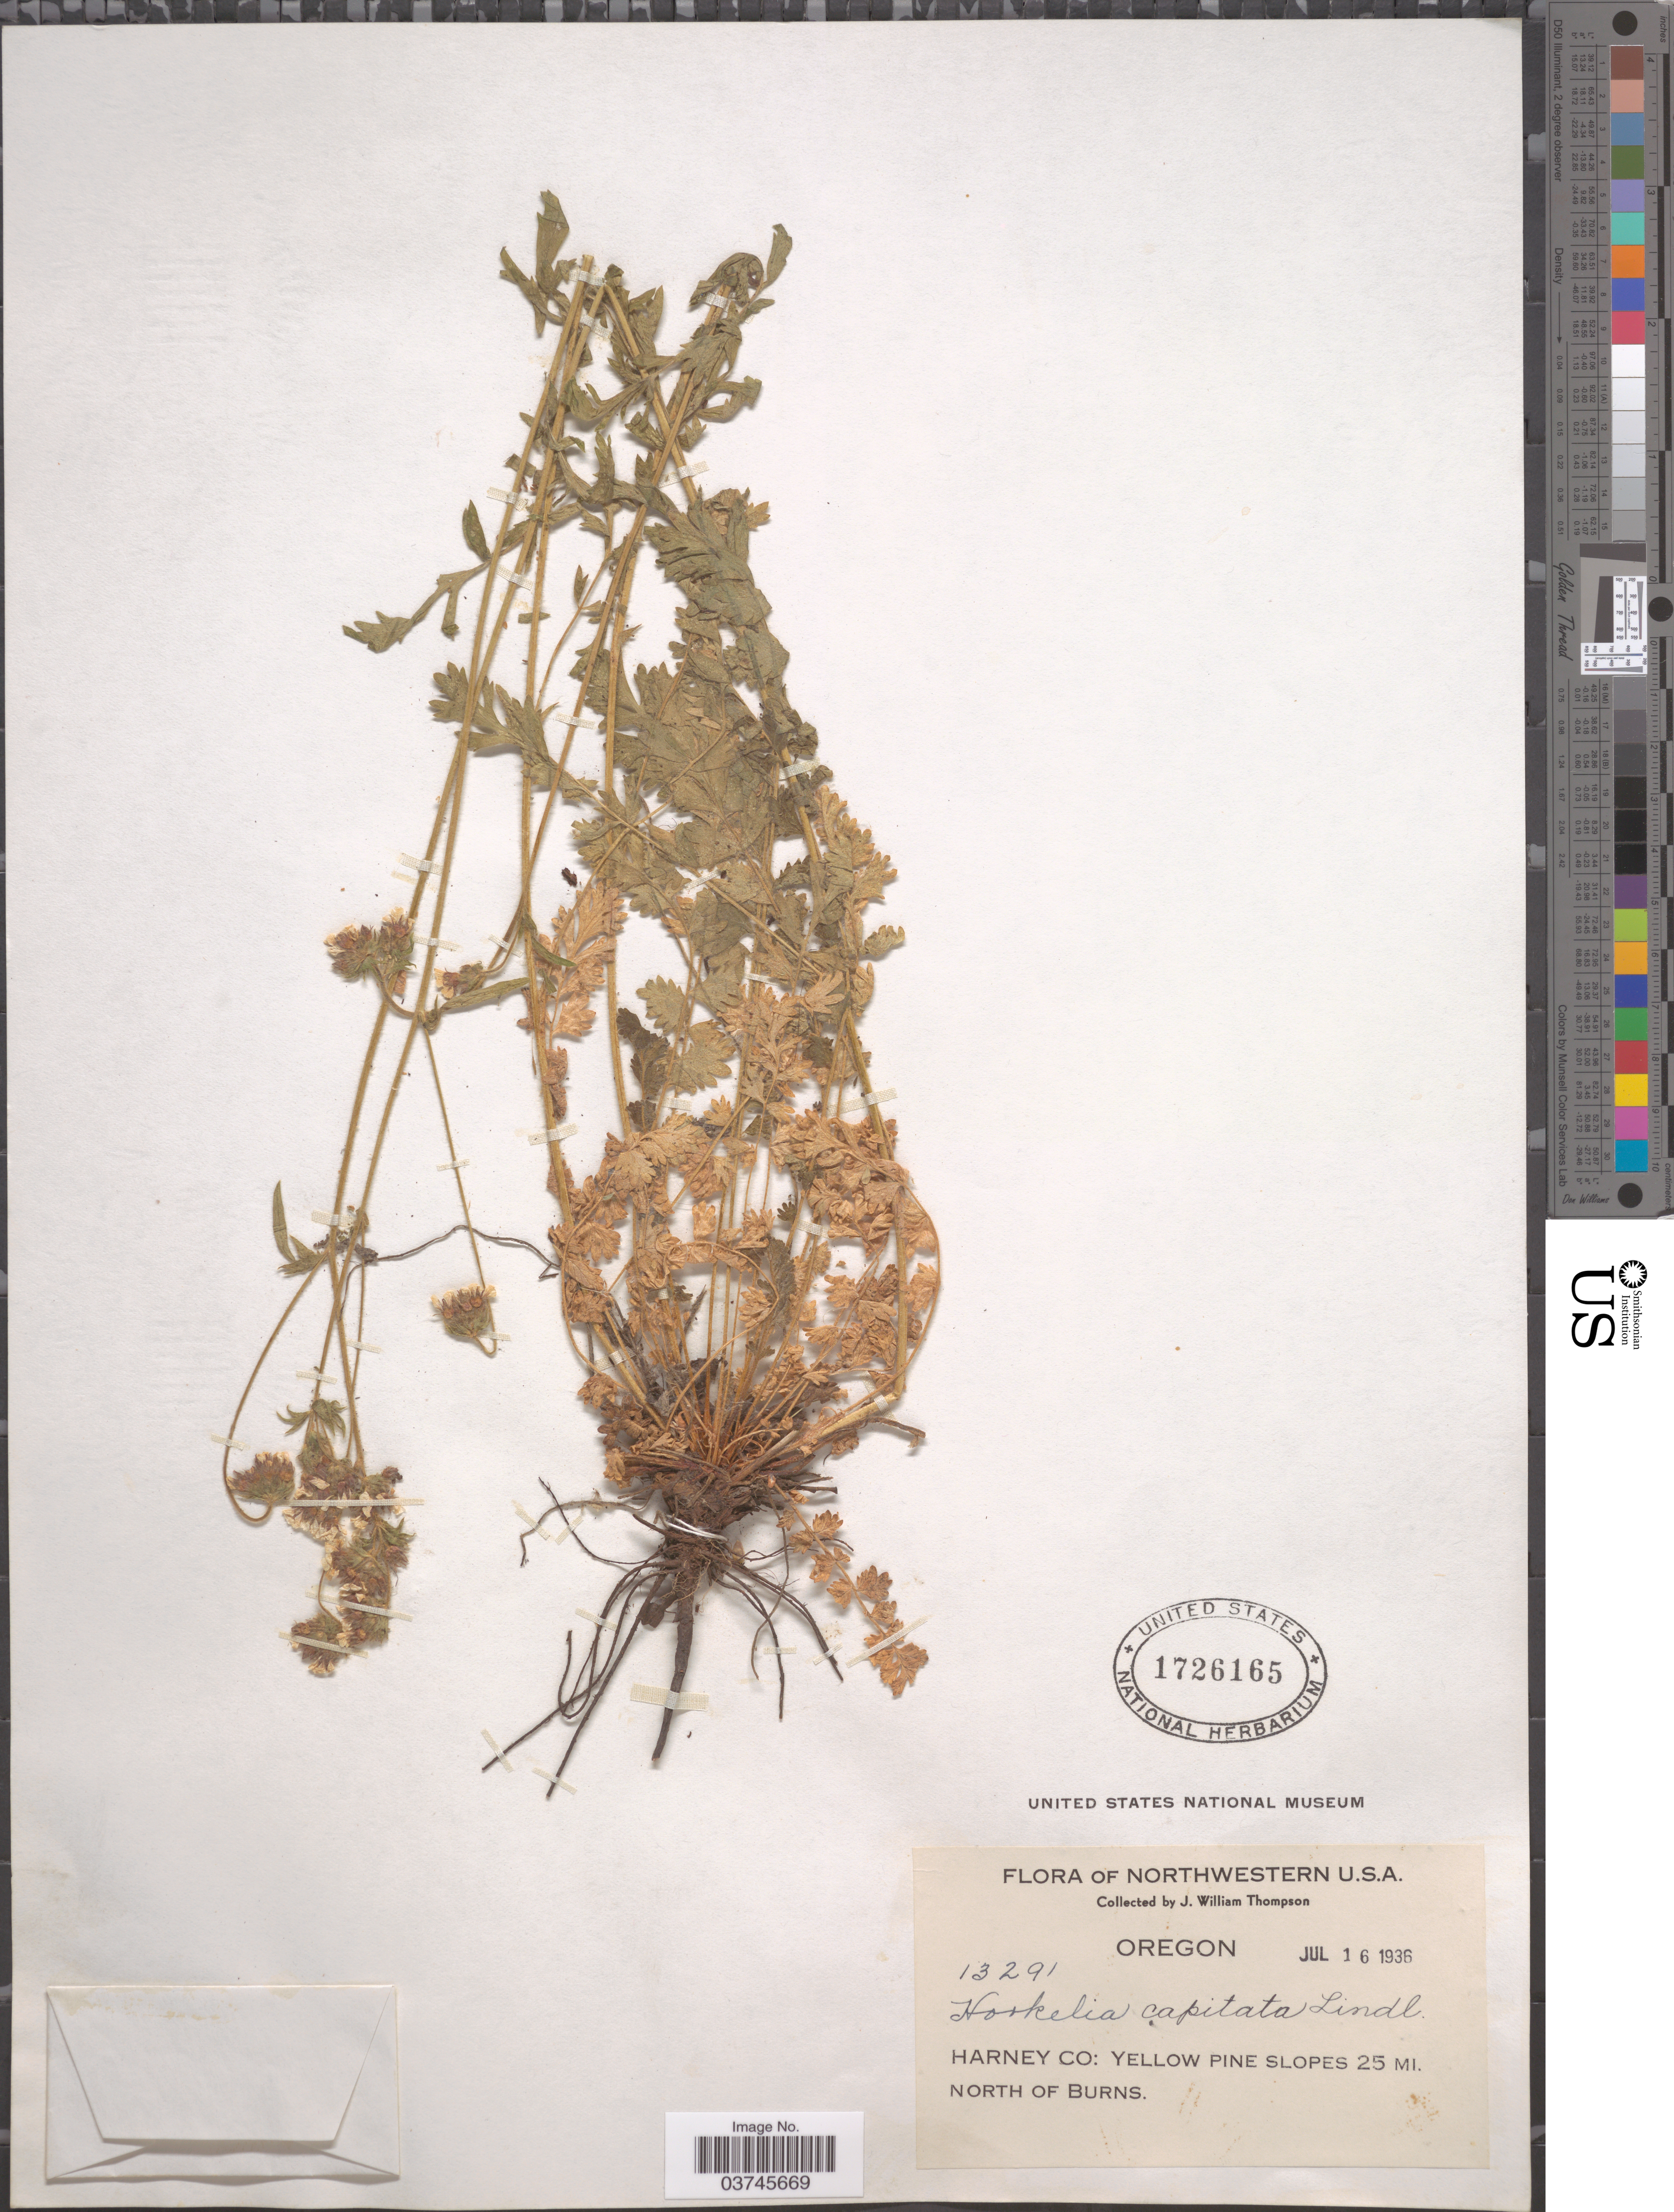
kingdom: Plantae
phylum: Tracheophyta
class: Magnoliopsida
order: Rosales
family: Rosaceae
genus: Potentilla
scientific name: Potentilla douglasii var. capitata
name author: (Lindl.) J.T. Howell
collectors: J. W. Thompson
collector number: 13291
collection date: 1936-07-16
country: United States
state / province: Oregon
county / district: Harney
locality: Harney Co: Yellow pine slopes 25 mi. North of Burns.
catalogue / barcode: US 1726165